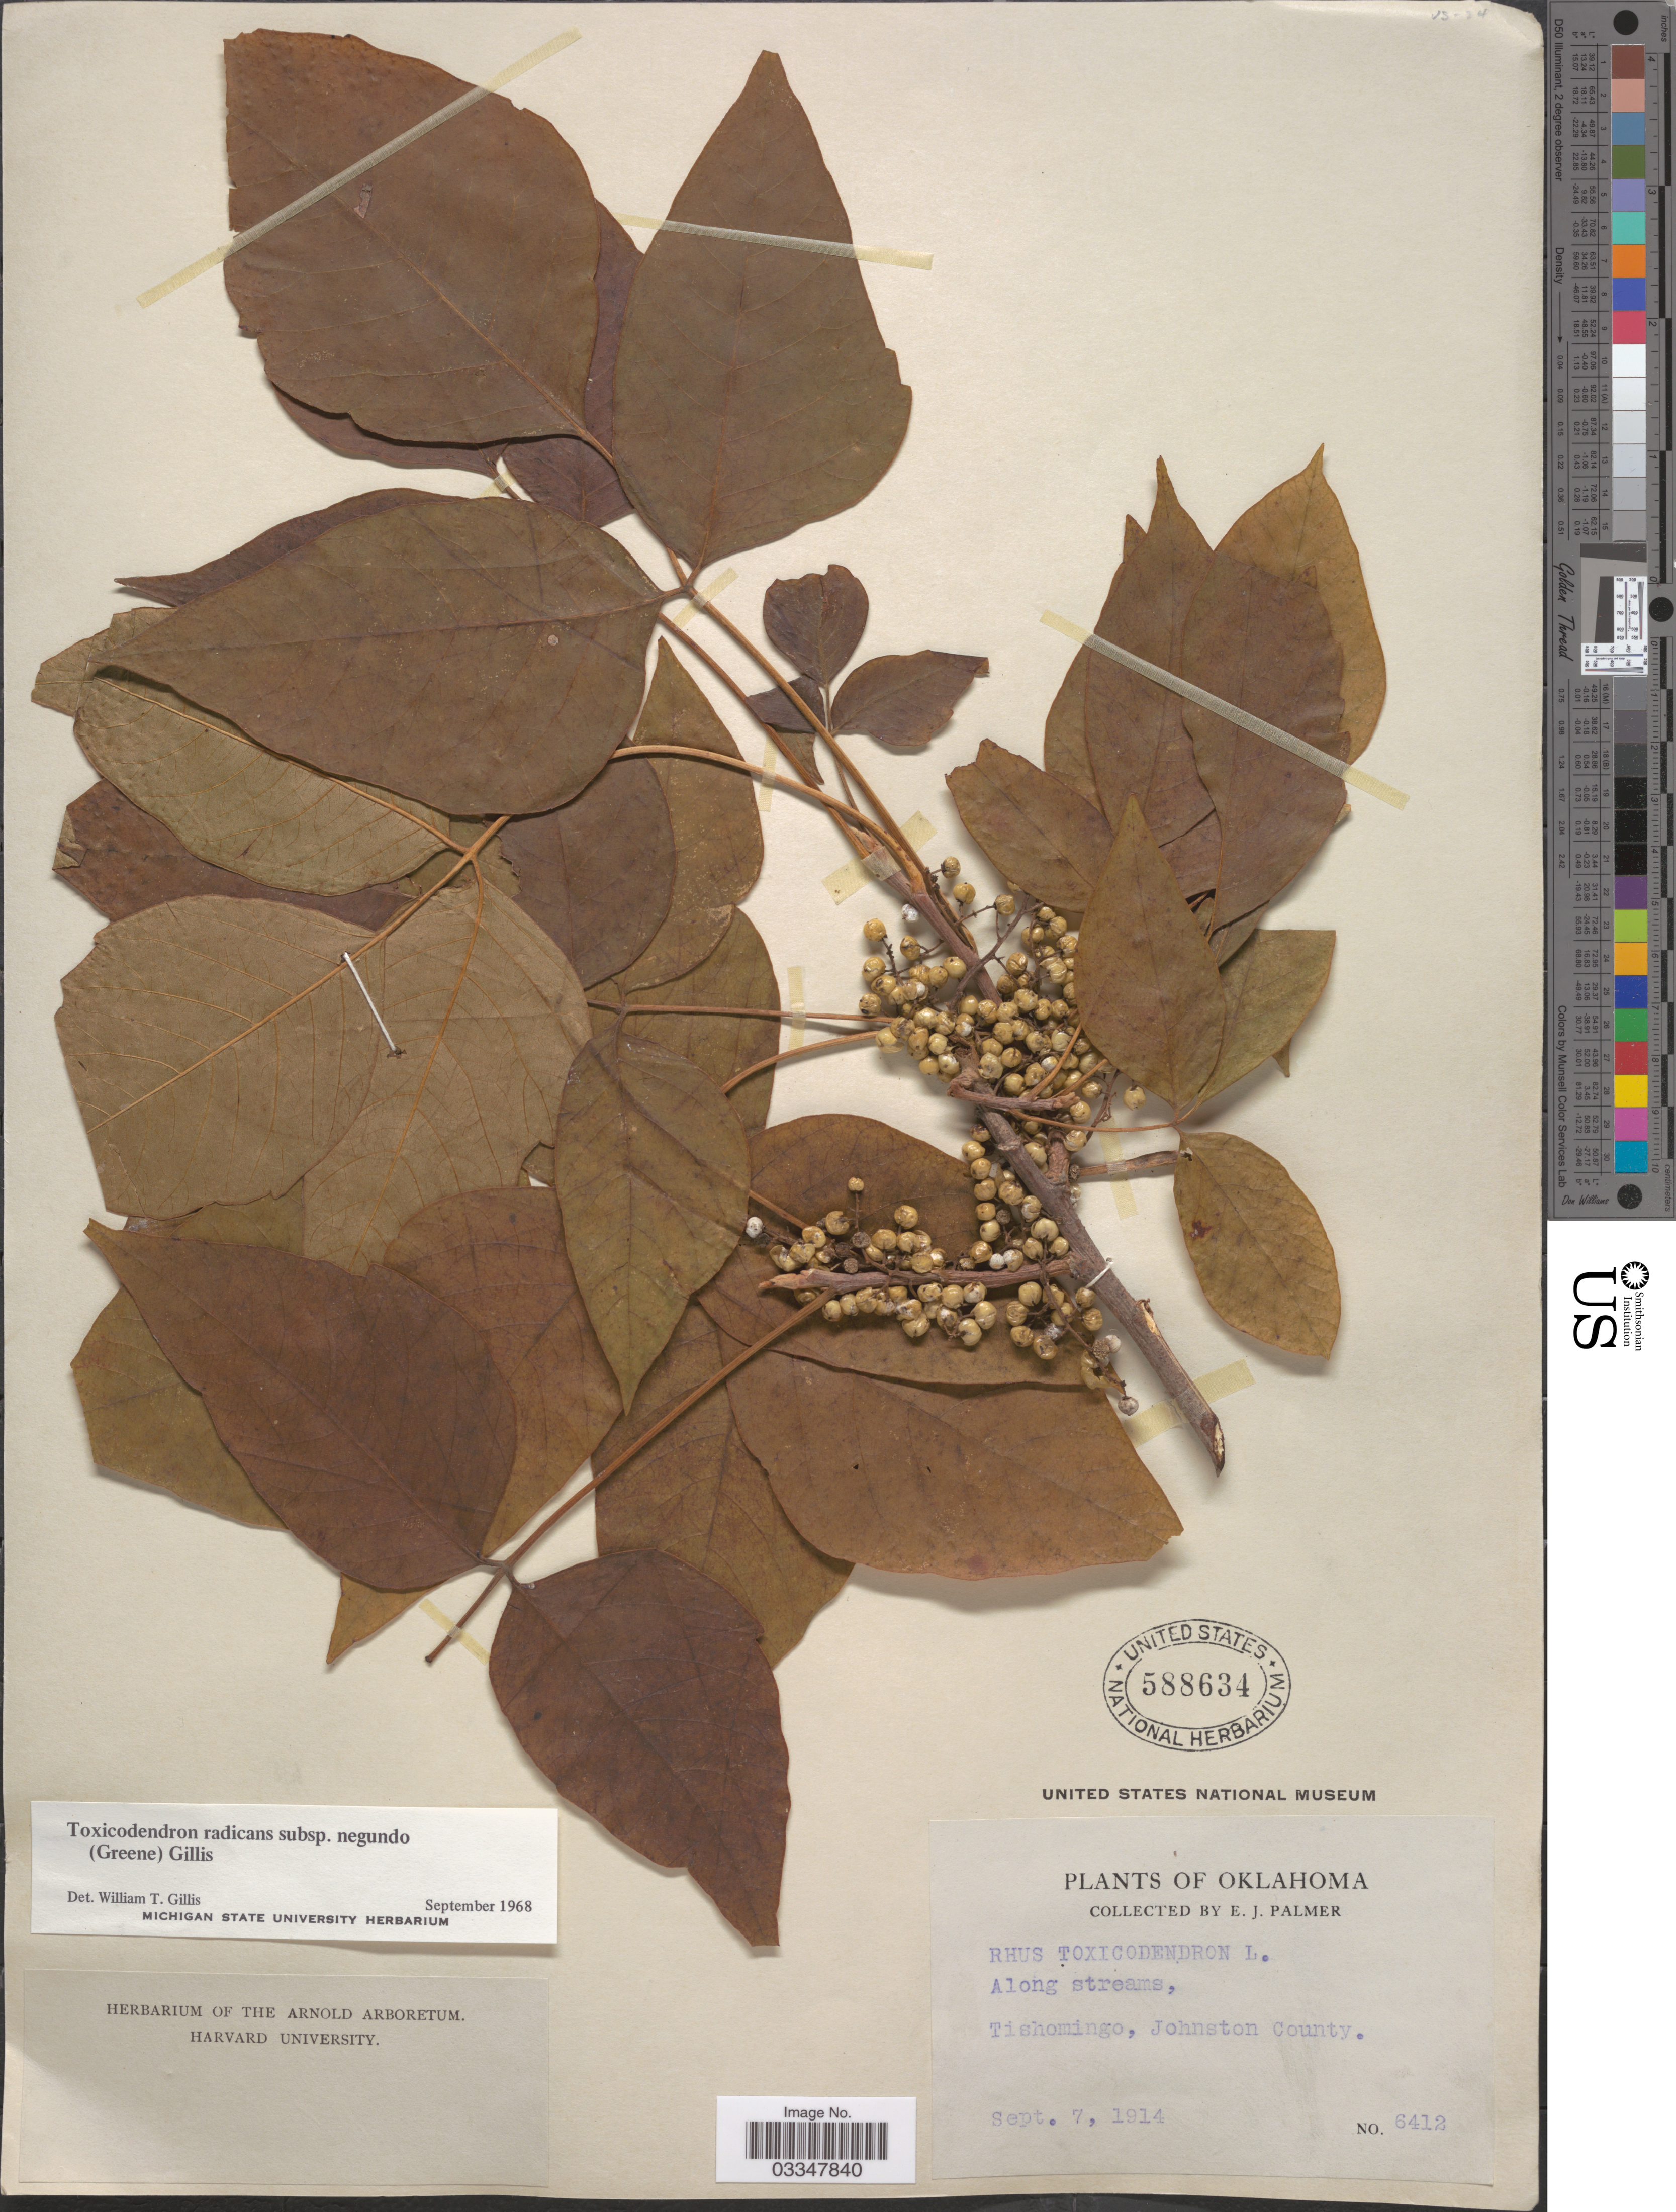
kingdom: Plantae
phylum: Tracheophyta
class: Magnoliopsida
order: Sapindales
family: Anacardiaceae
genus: Toxicodendron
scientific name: Toxicodendron radicans subsp. negundo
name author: (Greene) Gillis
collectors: E. J. Palmer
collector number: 6412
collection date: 1914-09-07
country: United States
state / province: Oklahoma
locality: Tishomingo, Johnston County.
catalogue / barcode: US 588634